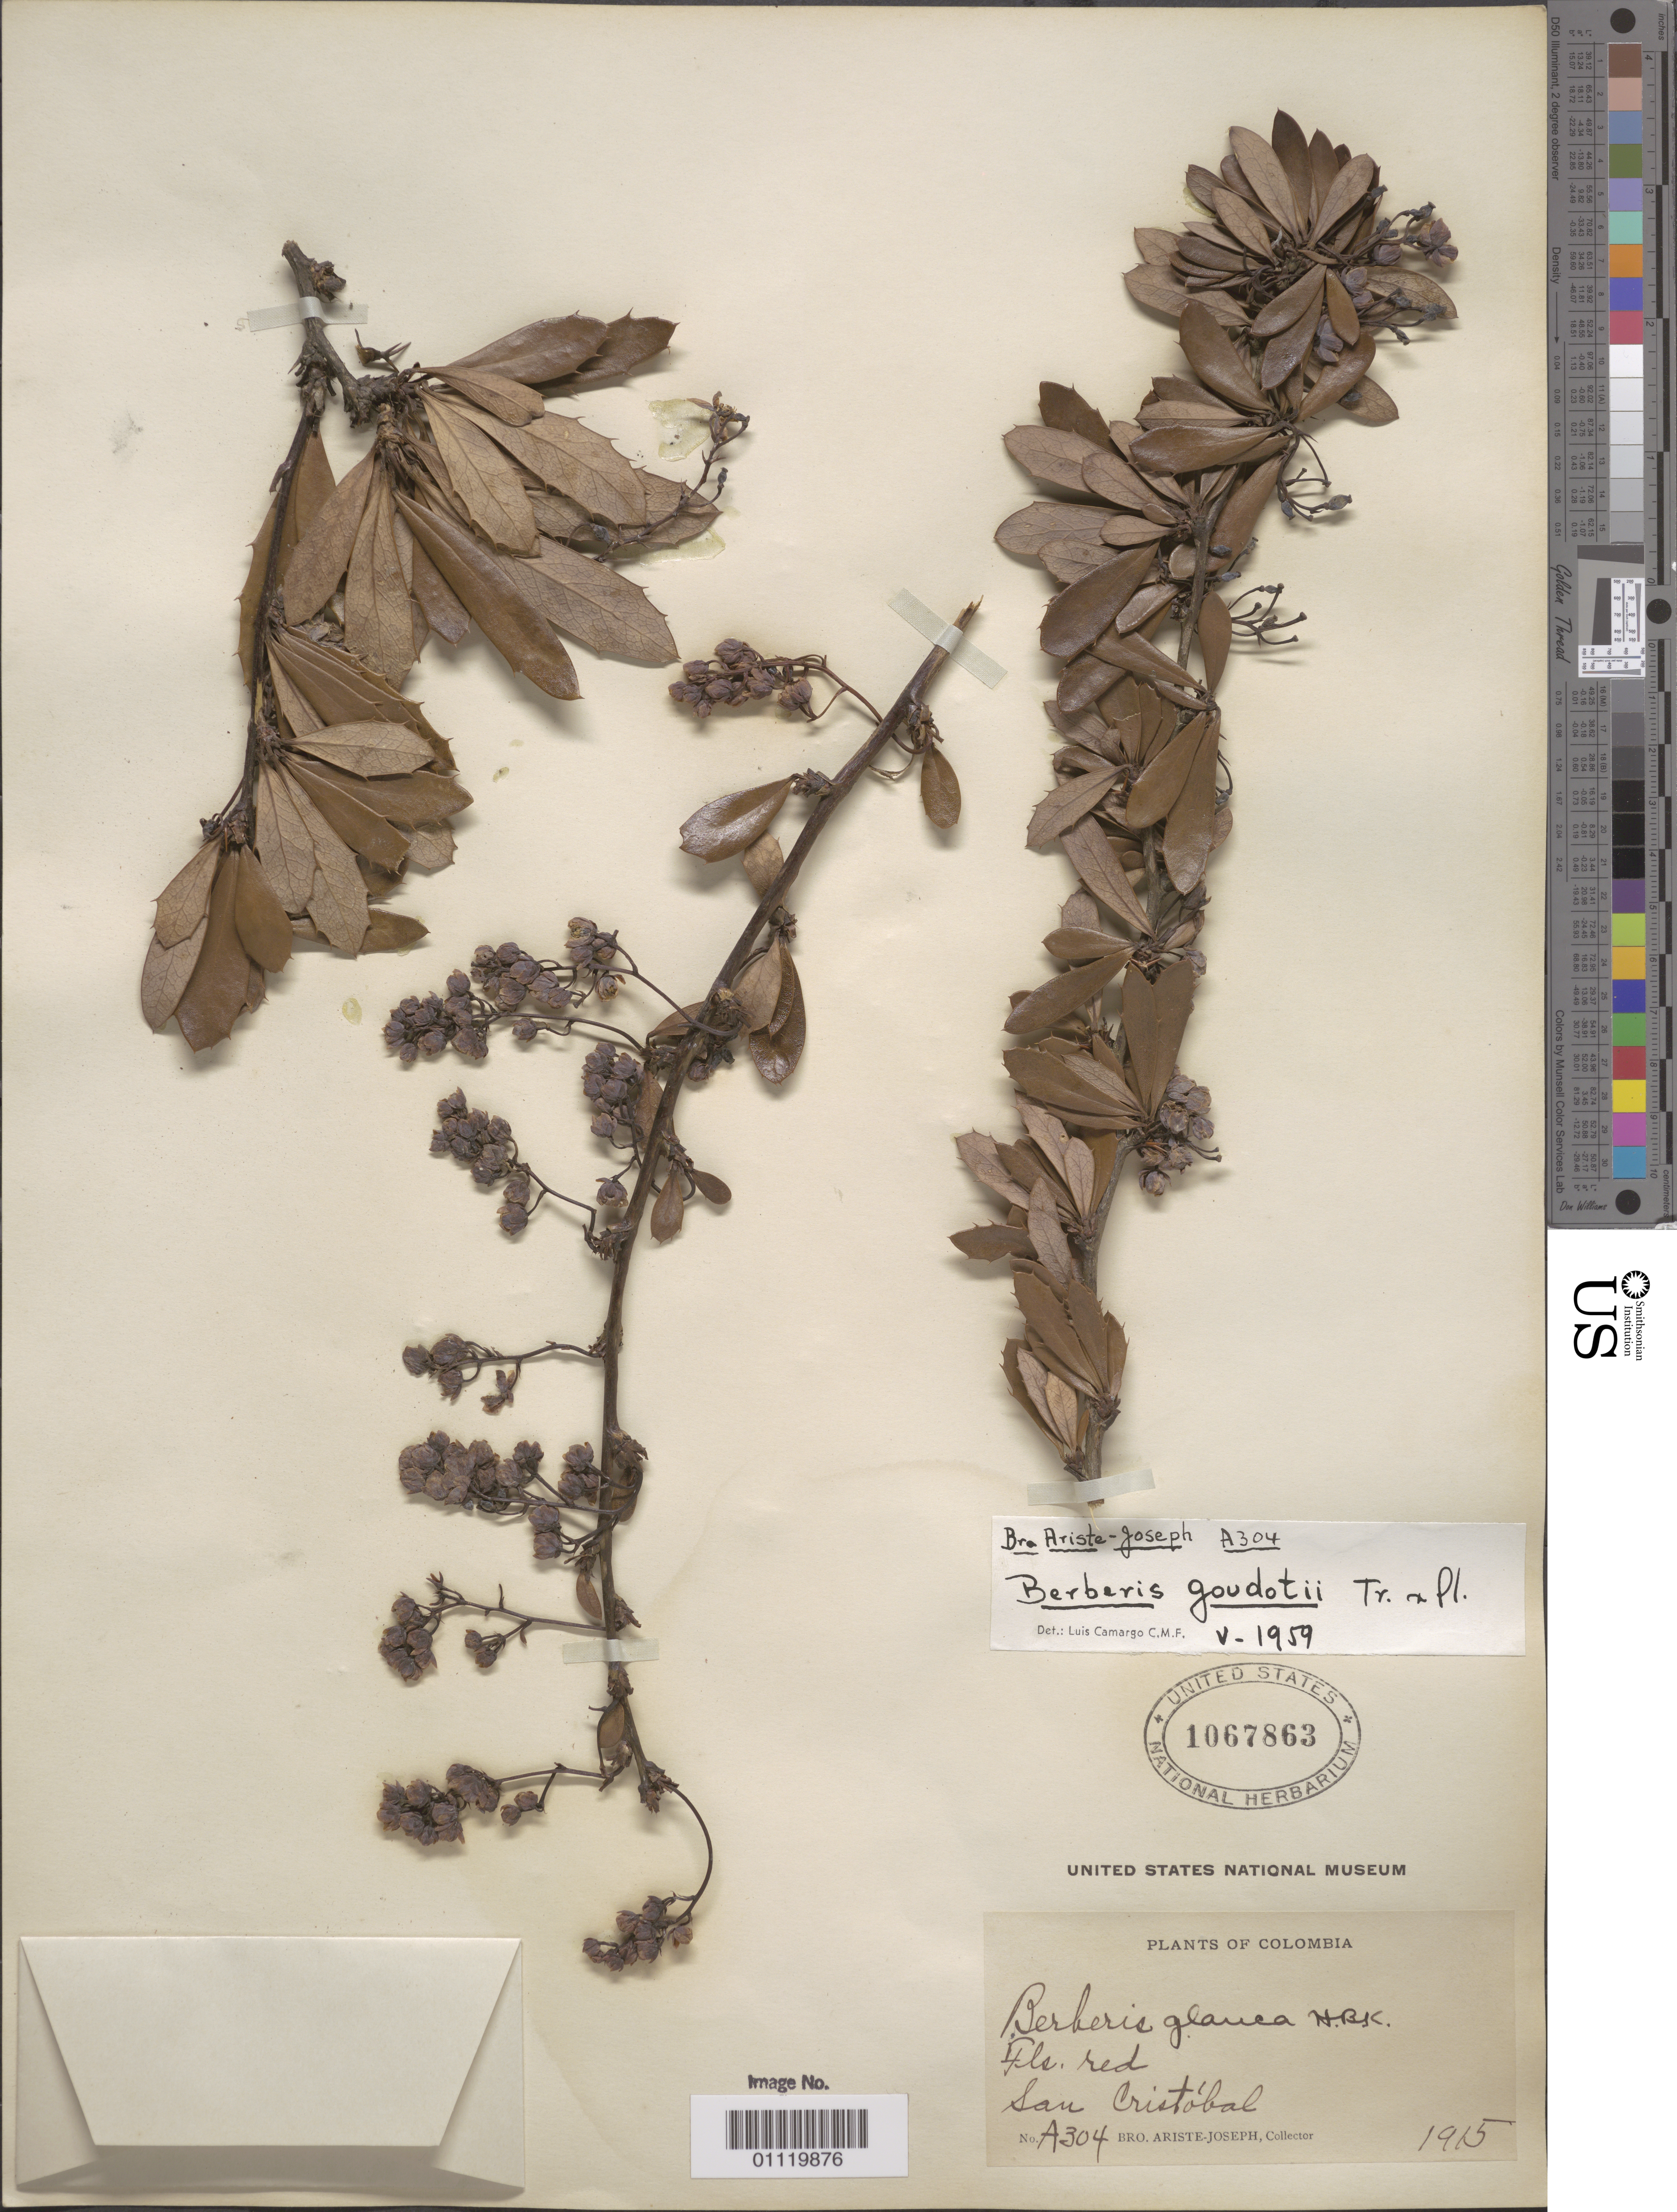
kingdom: Plantae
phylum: Tracheophyta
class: Magnoliopsida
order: Ranunculales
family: Berberidaceae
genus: Berberis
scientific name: Berberis goudotii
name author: Triana & Planch. ex Wedd.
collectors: Bro. Ariste-Joseph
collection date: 1915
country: Colombia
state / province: Bogota D.C.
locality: San Cristobal.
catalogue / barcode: US 1067863